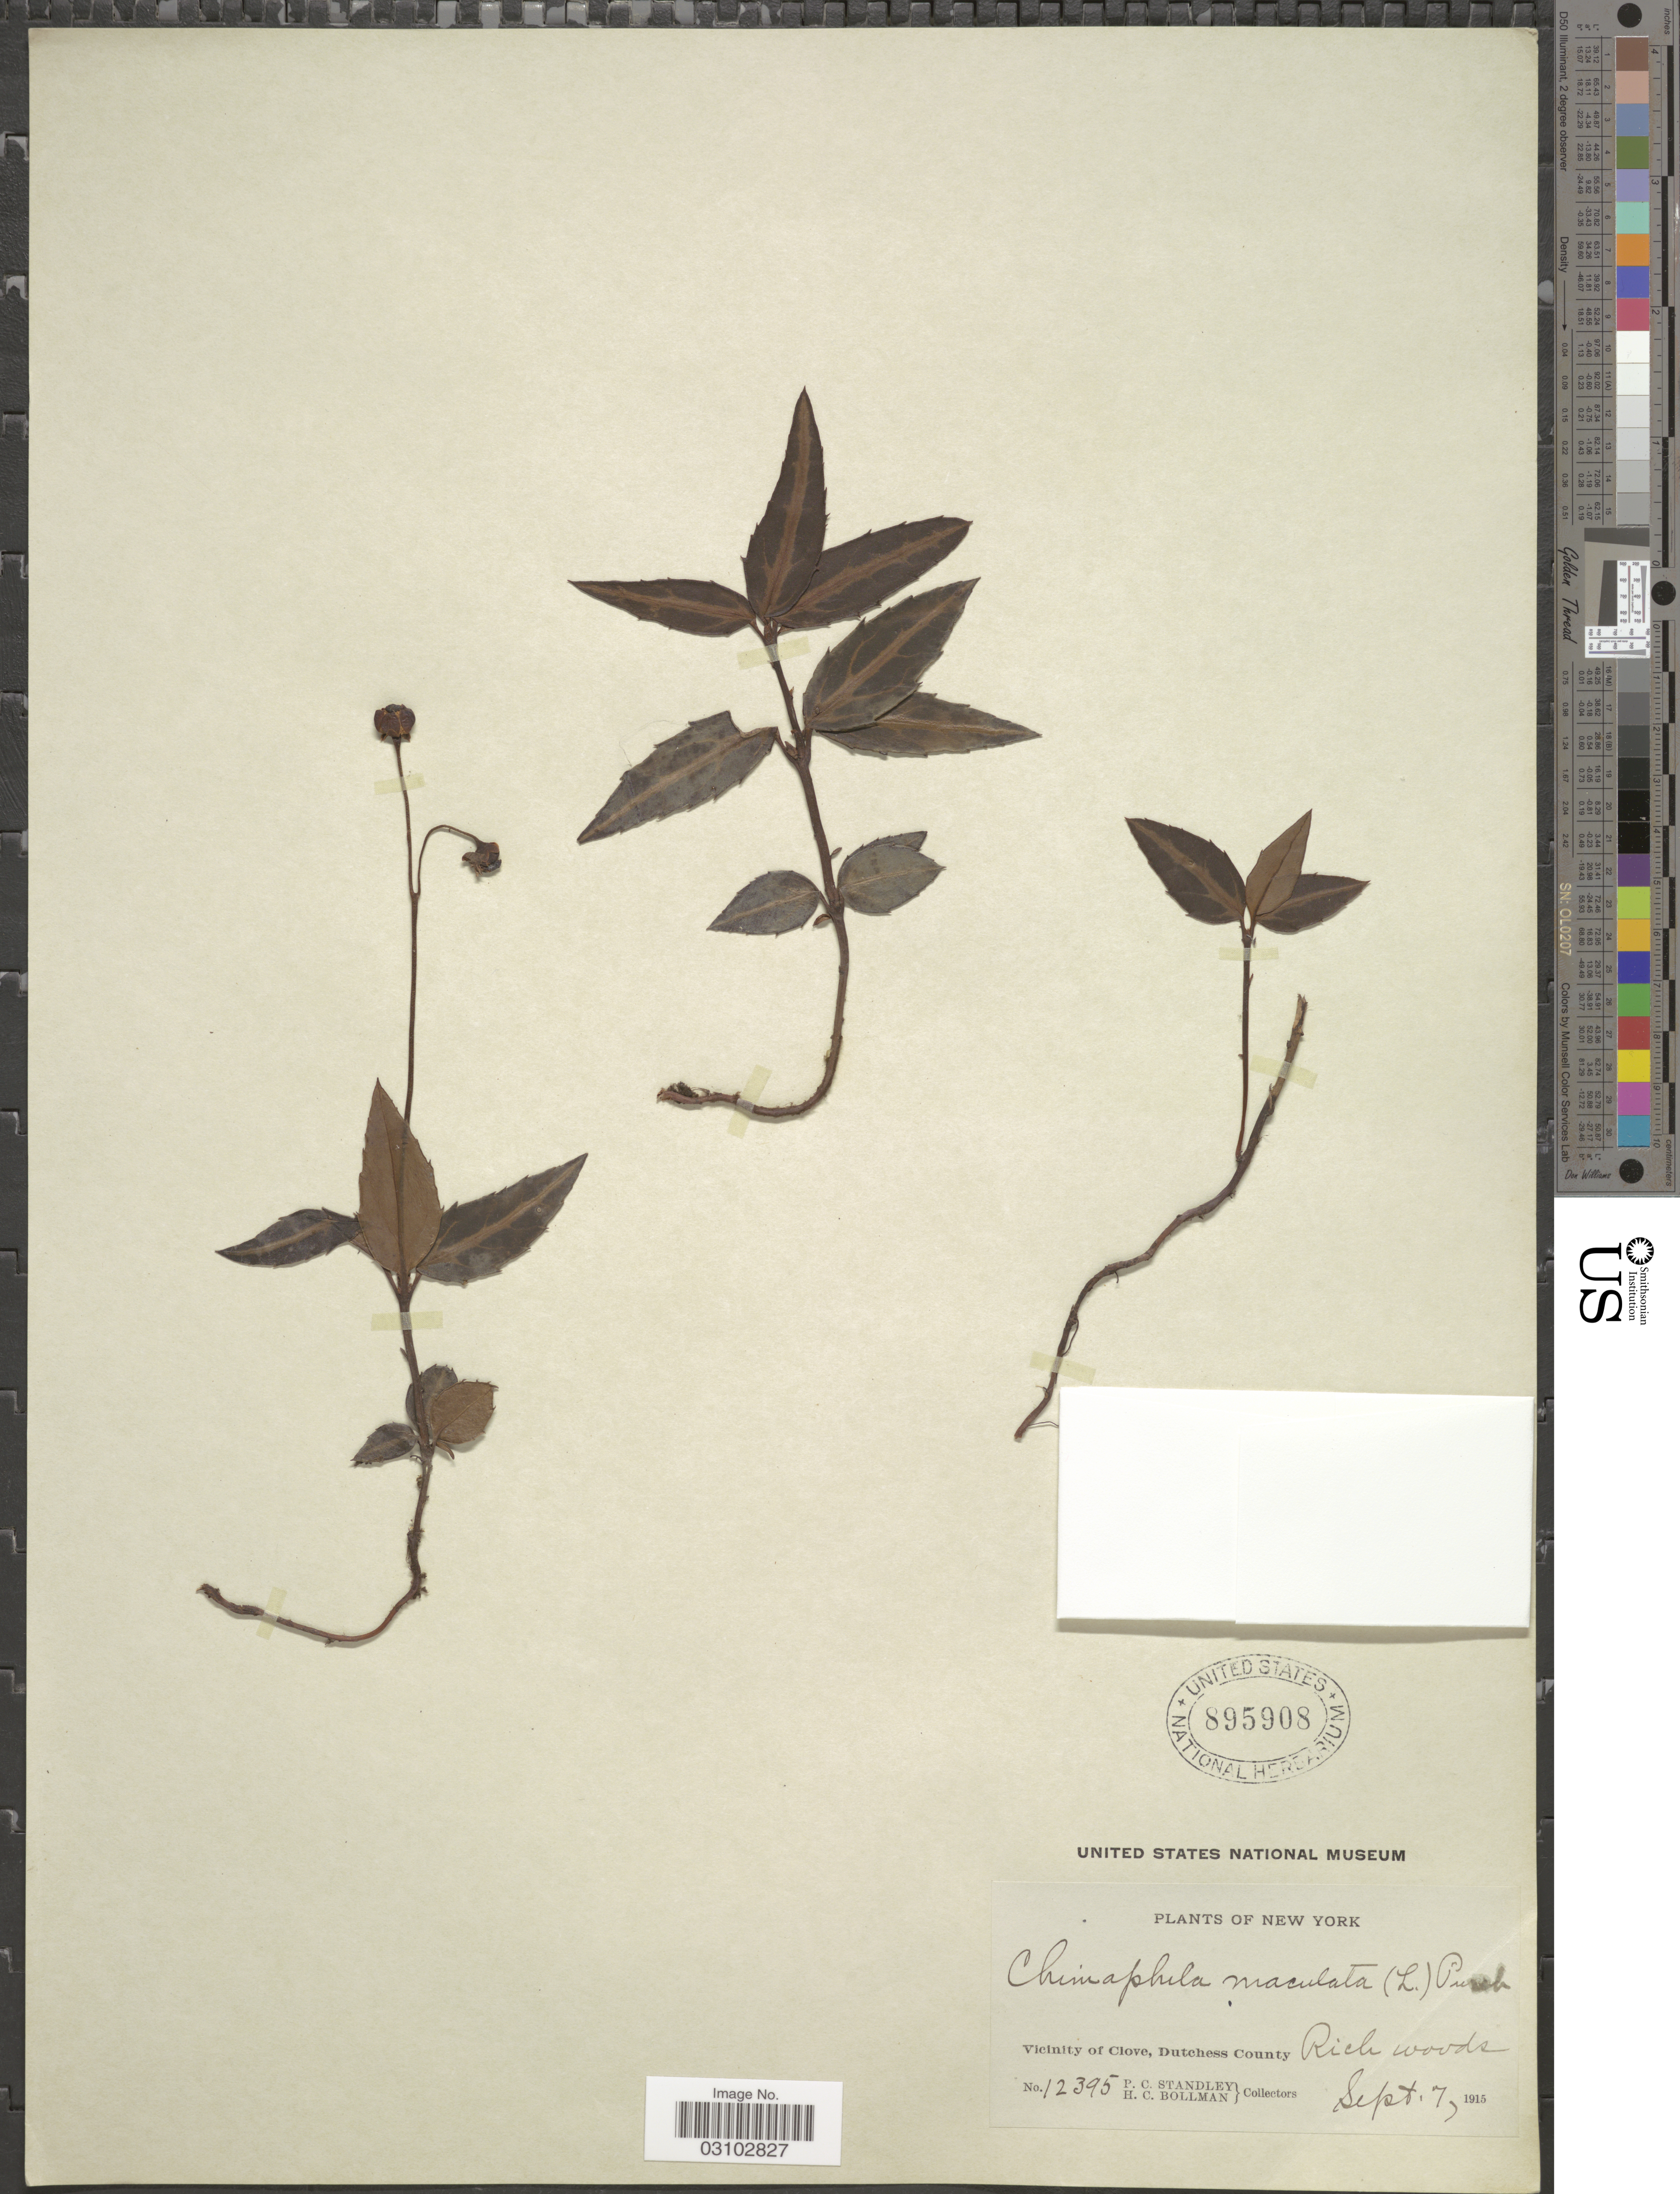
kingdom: Plantae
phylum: Tracheophyta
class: Magnoliopsida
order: Ericales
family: Ericaceae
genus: Chimaphila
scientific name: Chimaphila maculata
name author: (L.) Pursh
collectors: P. C. Standley & H. C. Bollman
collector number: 12395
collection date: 1915-09-07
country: United States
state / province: New York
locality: Vicinity of Clove, Dutchess County.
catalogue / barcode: US 895908